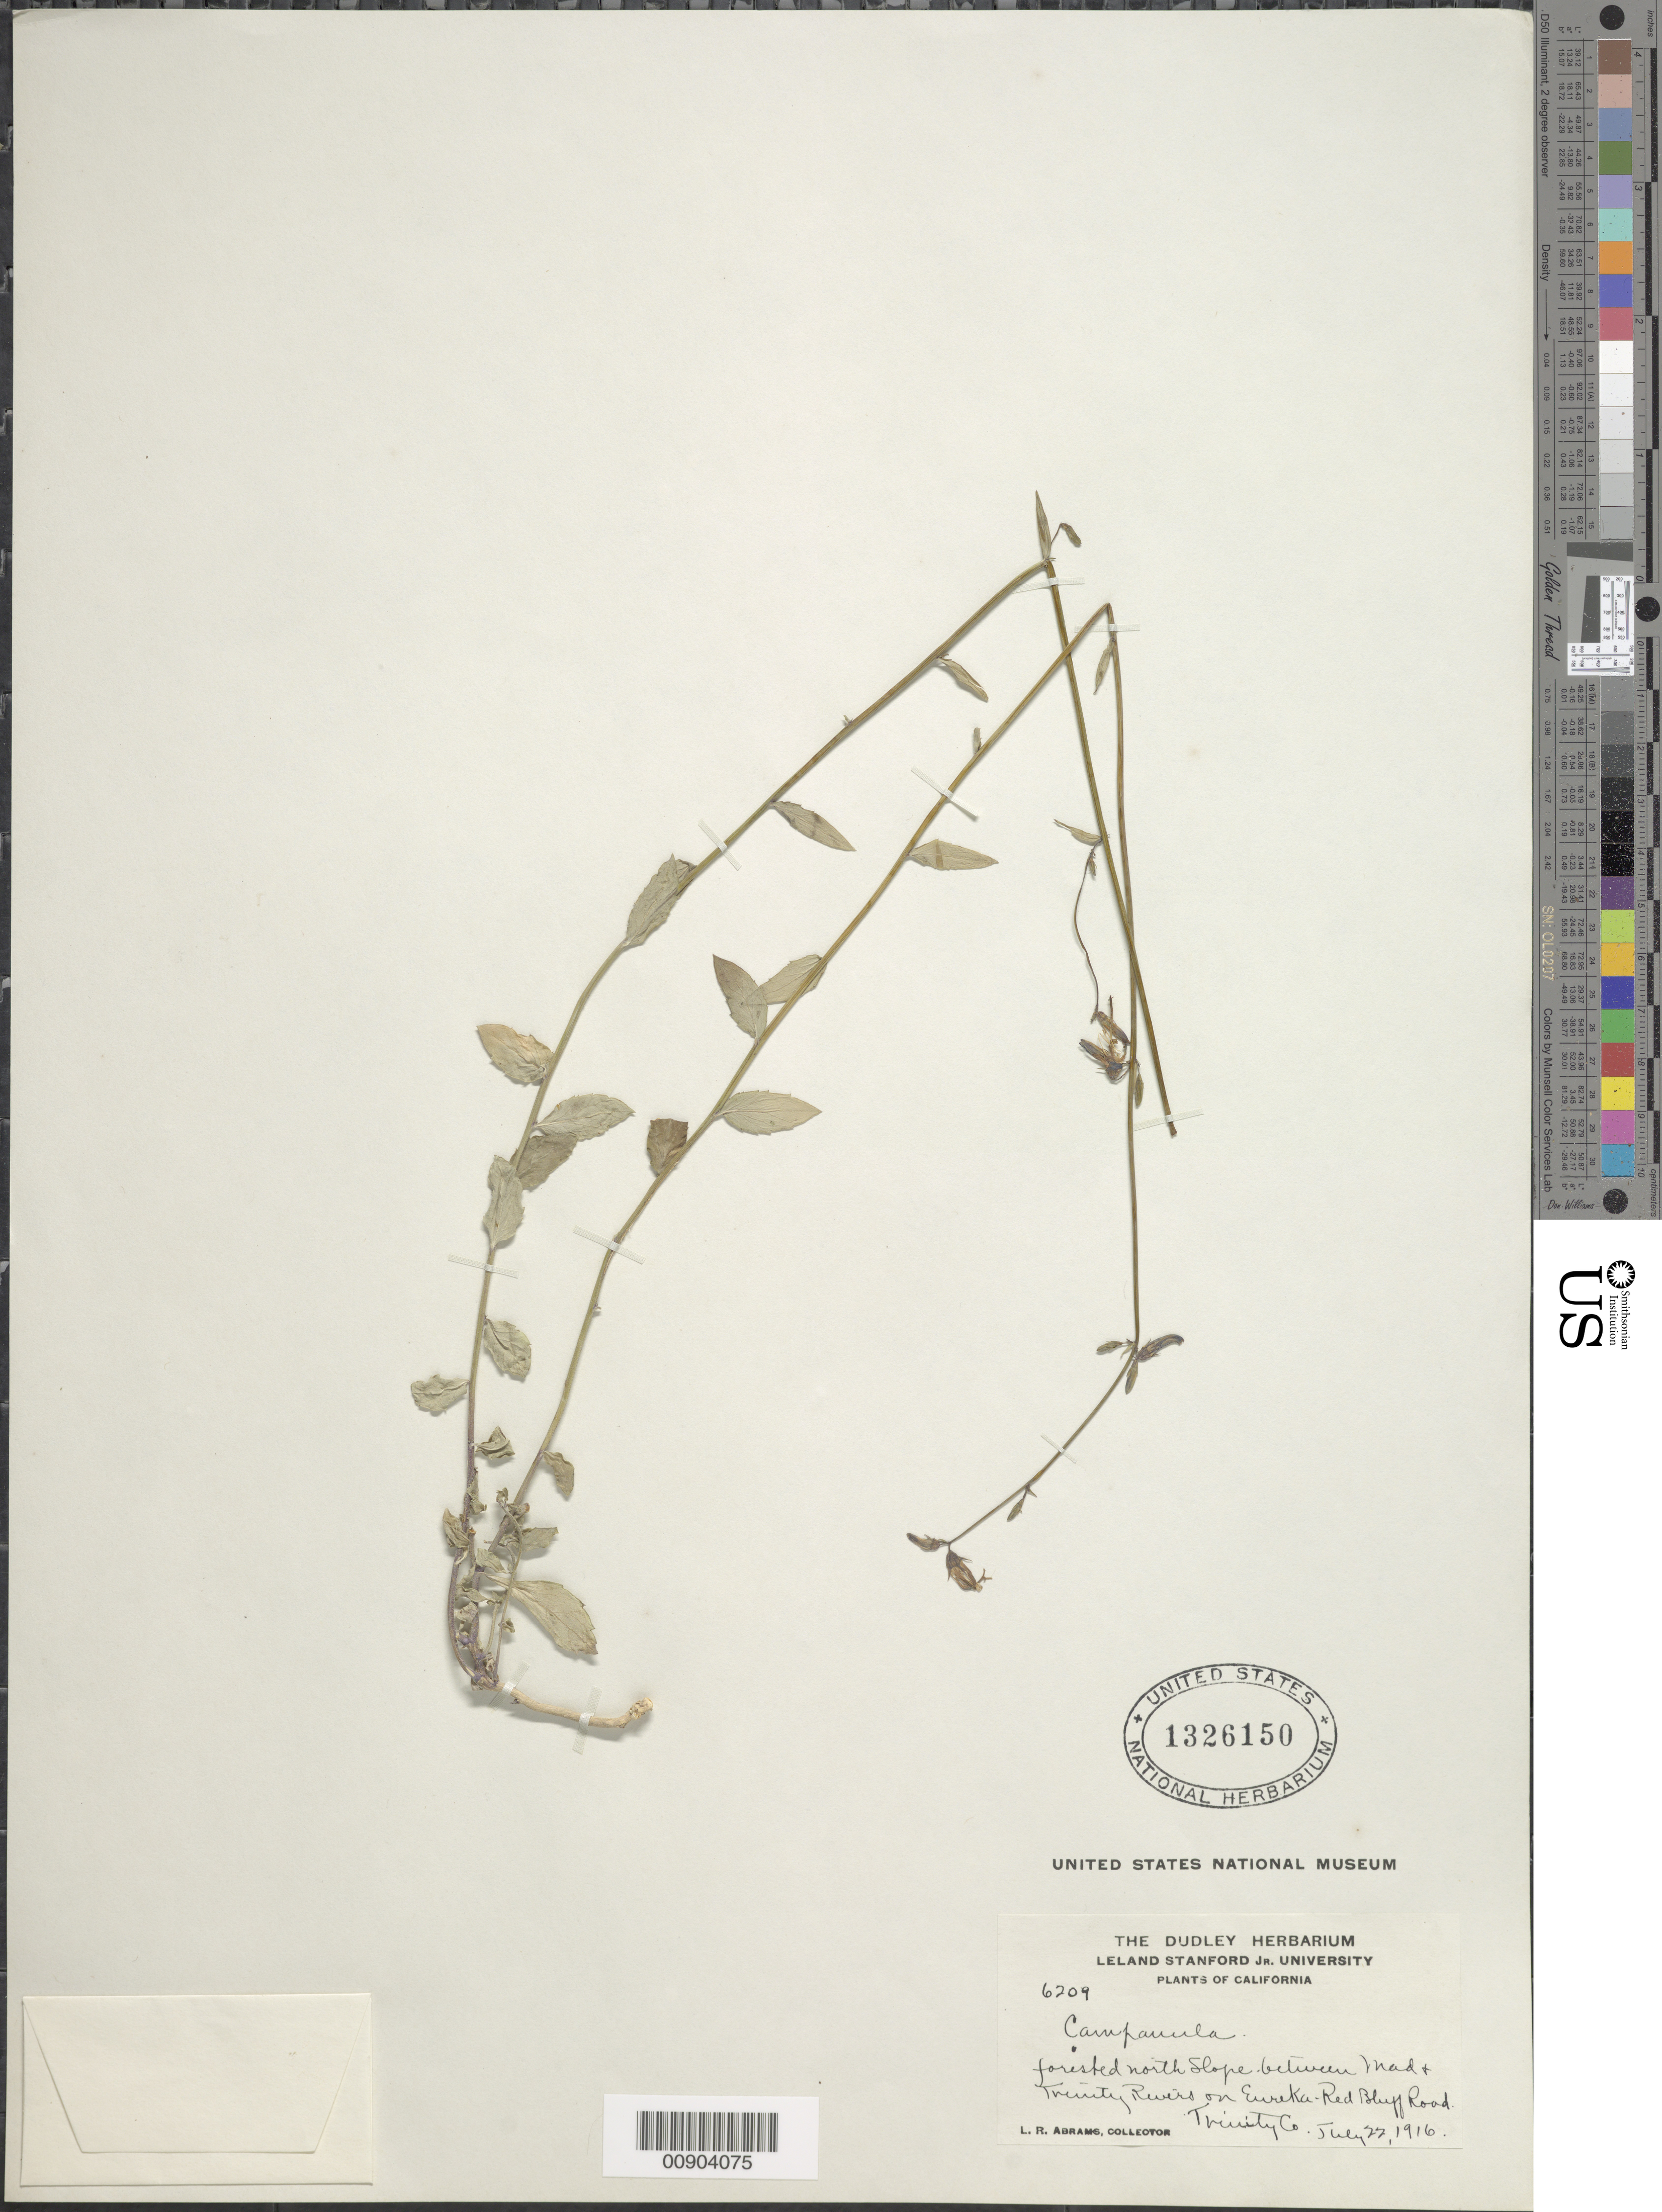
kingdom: Plantae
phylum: Tracheophyta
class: Magnoliopsida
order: Asterales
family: Campanulaceae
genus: Campanula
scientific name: Campanula prenanthoides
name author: Durand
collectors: L. Abrams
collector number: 6209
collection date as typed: July 22, 1916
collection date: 1916-07-22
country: United States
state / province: California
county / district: Trinity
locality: North slope between Mad and Trinity Rivers on Eureka-Red Bluff Road.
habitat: forested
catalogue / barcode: US 1326150